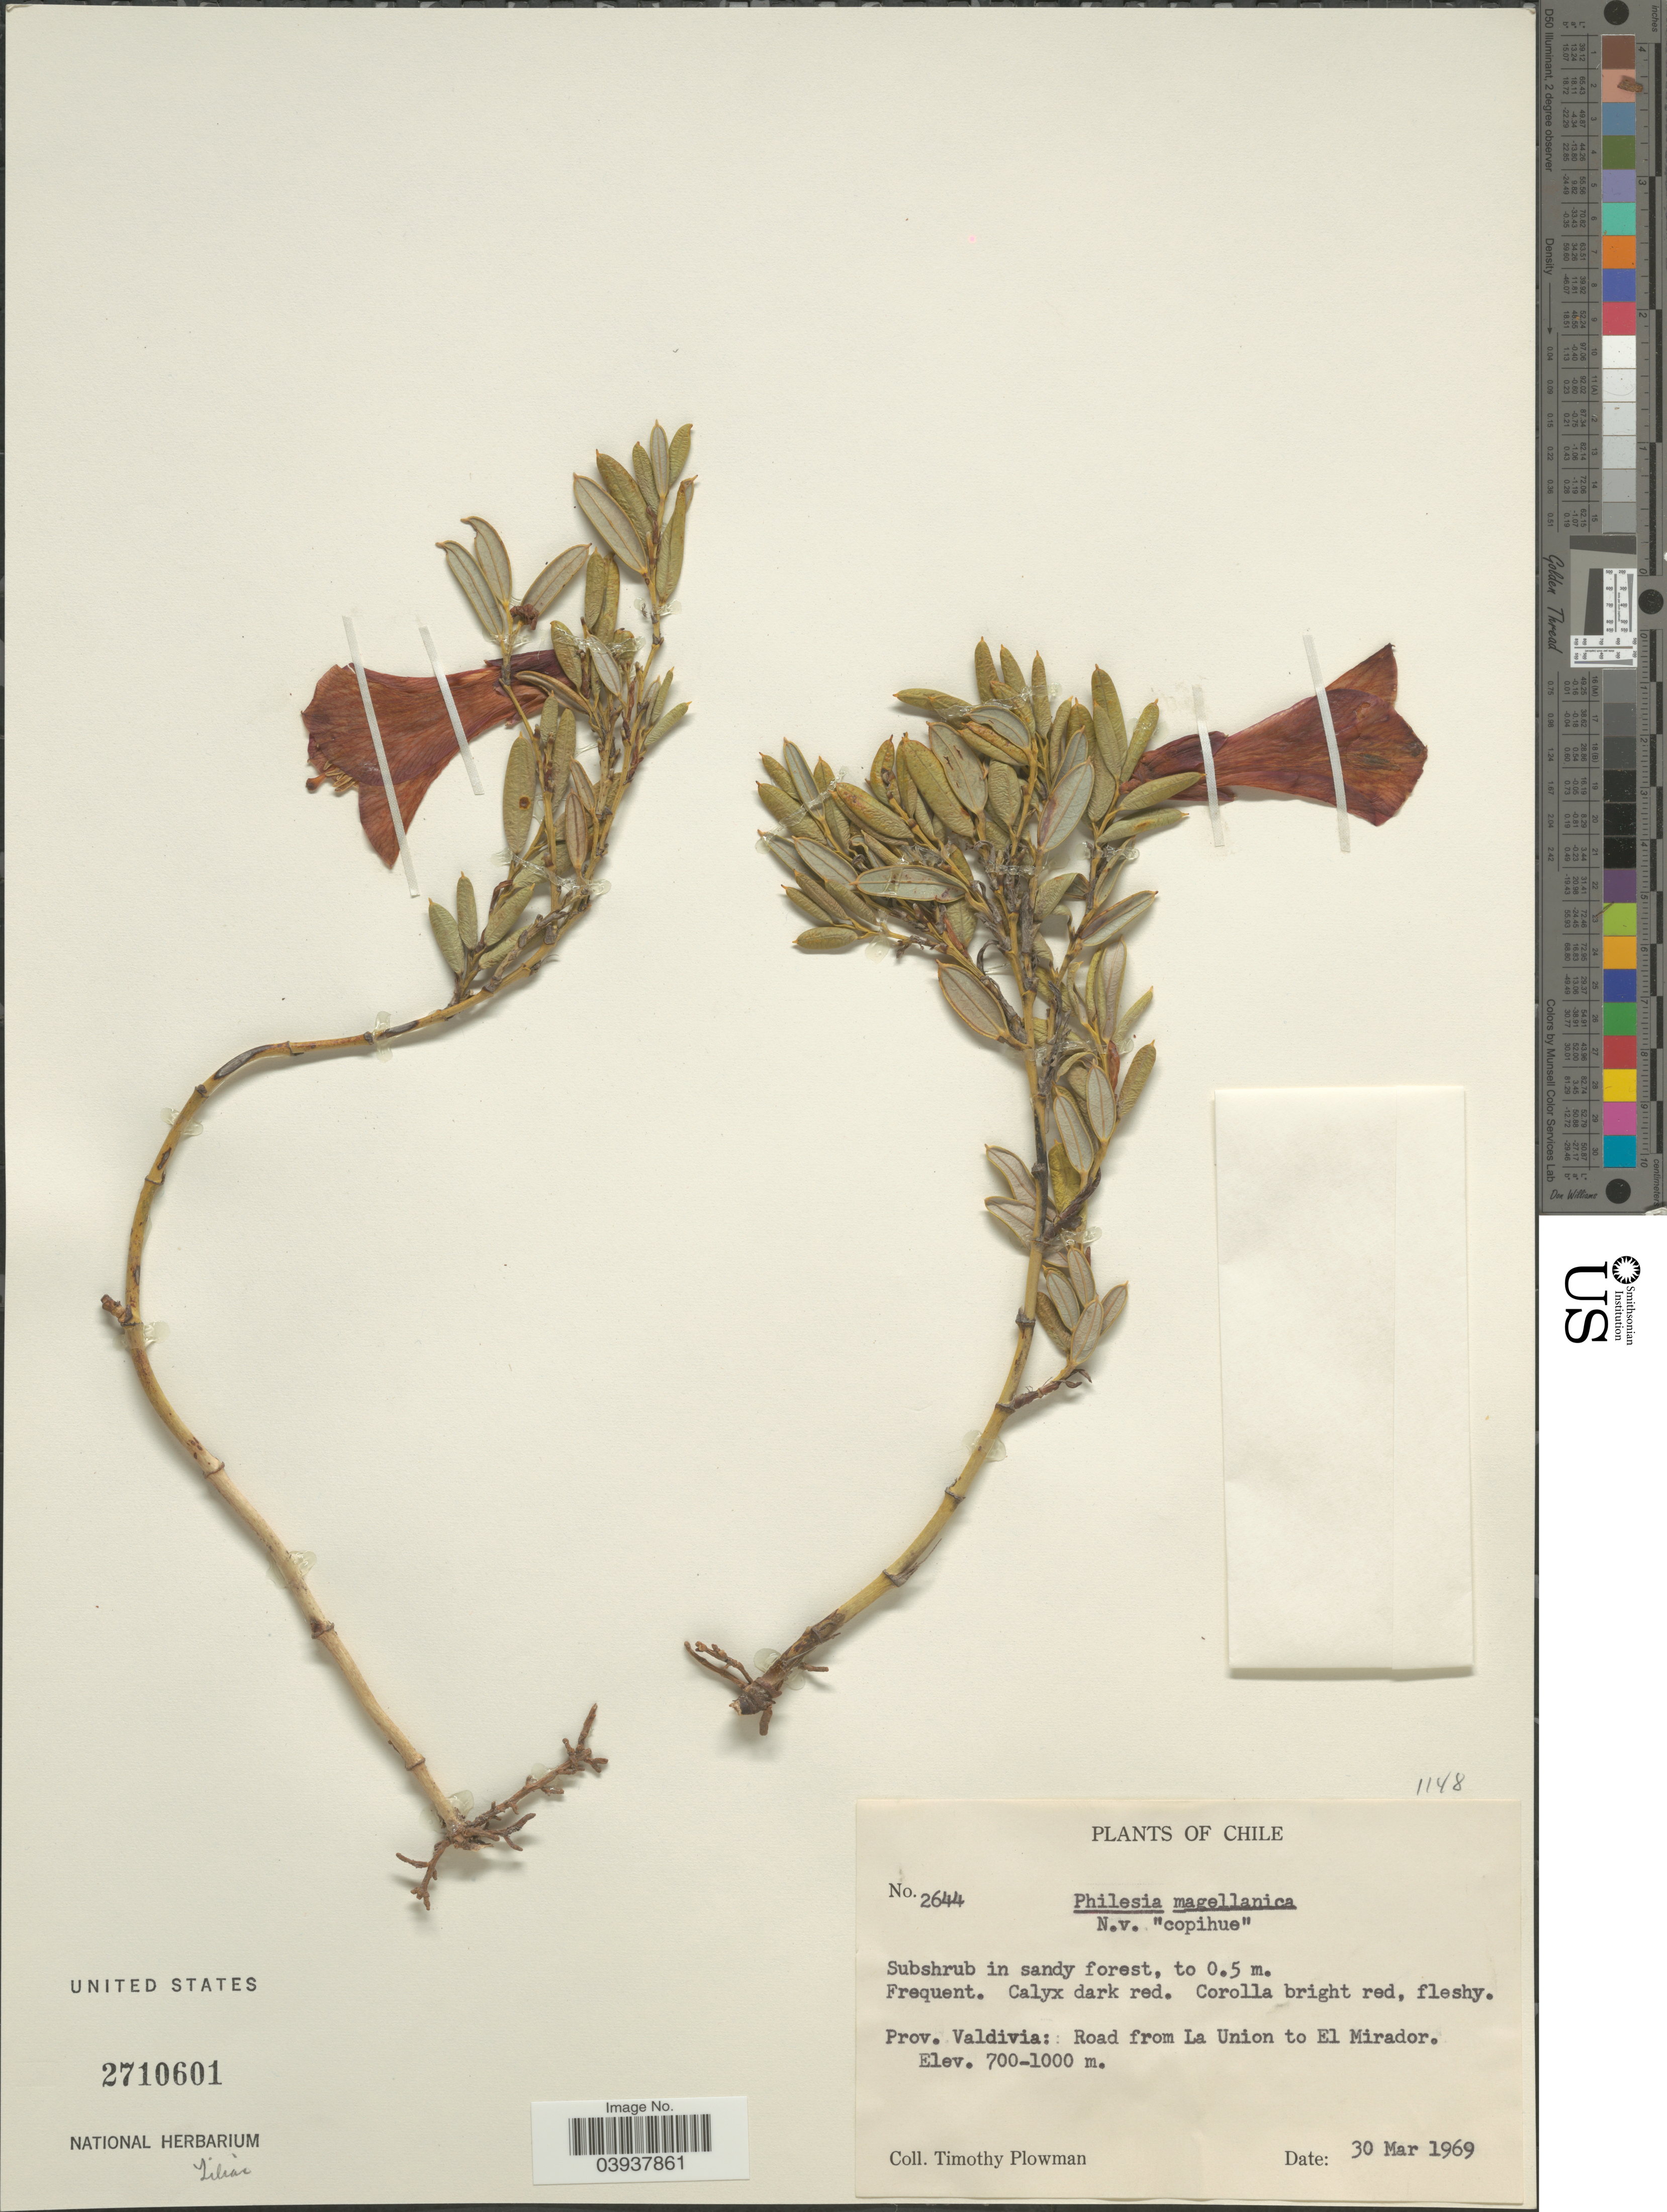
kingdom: Plantae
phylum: Tracheophyta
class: Liliopsida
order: Liliales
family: Philesiaceae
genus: Philesia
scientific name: Philesia magellanica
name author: J.F. Gmel.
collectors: T. Plowman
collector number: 2644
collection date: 1969-03-30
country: Chile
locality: Prov. Valdivia: Road from La Union to El Mirador.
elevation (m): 700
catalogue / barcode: US 2710601